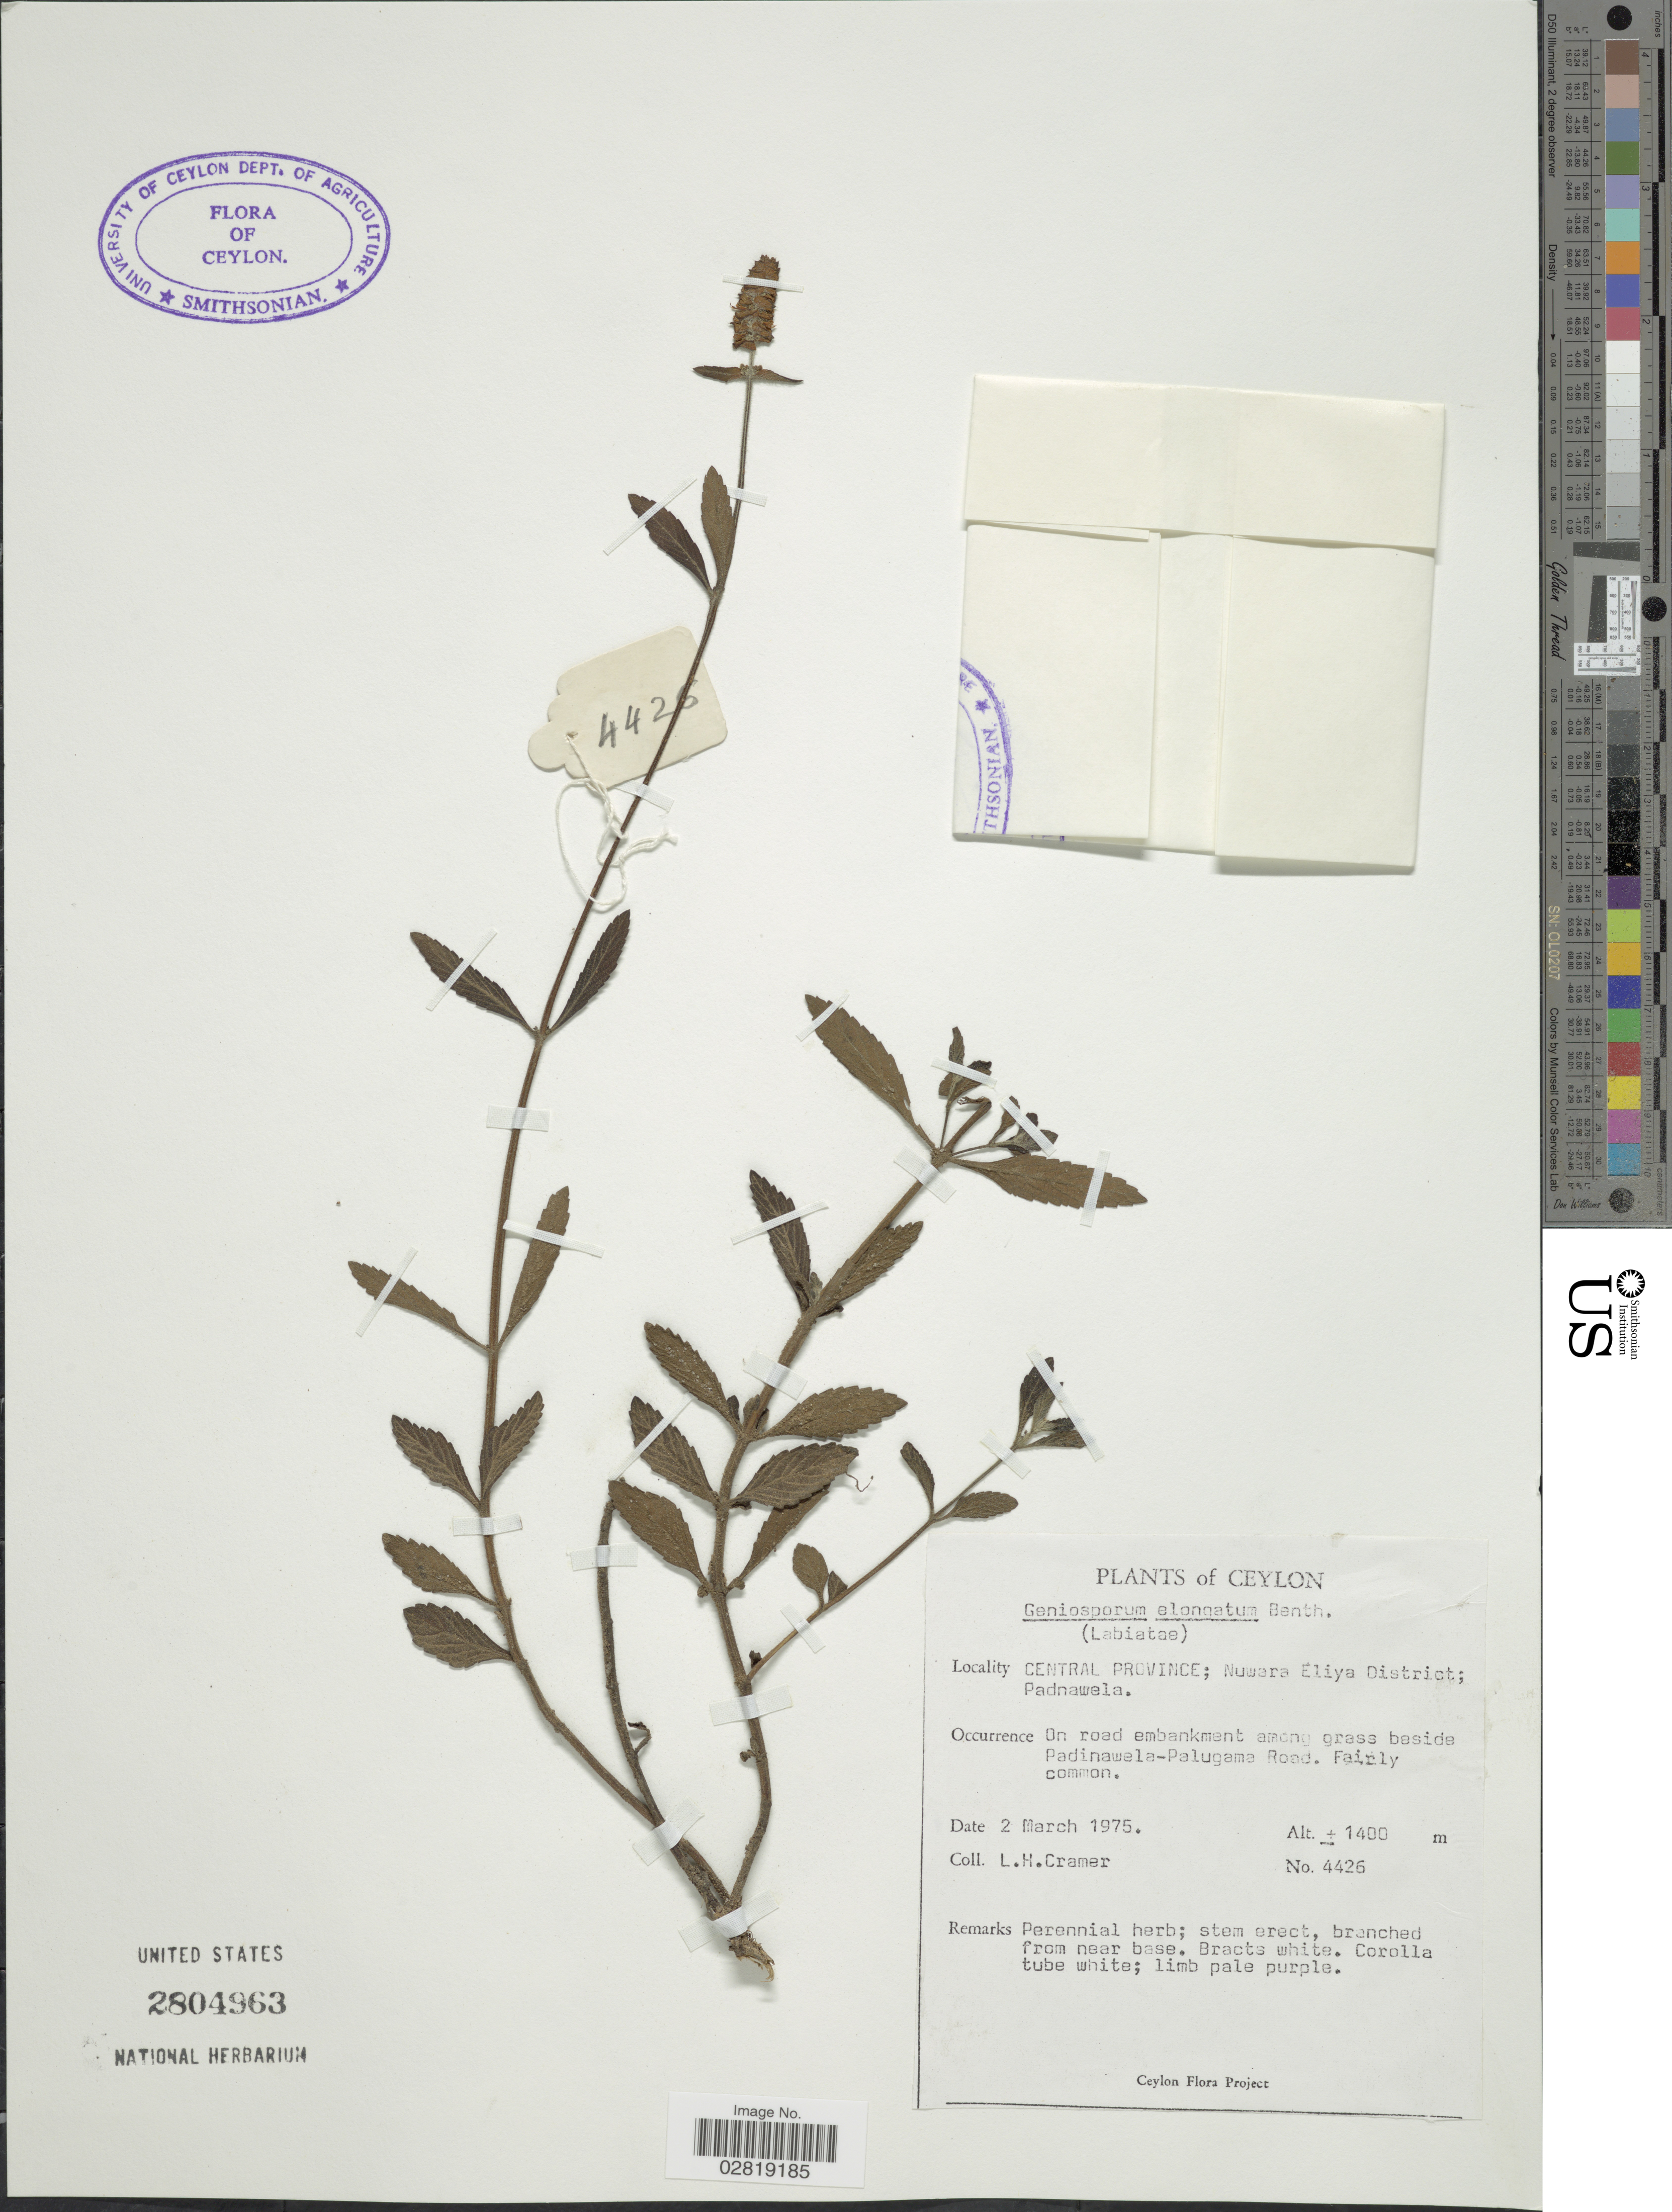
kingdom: Plantae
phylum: Tracheophyta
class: Magnoliopsida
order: Lamiales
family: Lamiaceae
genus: Geniosporum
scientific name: Geniosporum elongatum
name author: Benth.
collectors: L. H. Cramer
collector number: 4426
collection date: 1975-03-02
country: Sri Lanka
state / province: Central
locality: Ceylon. Central Province; Nuwara Eliya District; Padnawela. On road embankment among grass beside Padinawela-Palugama Road.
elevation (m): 1400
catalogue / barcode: US 2804963